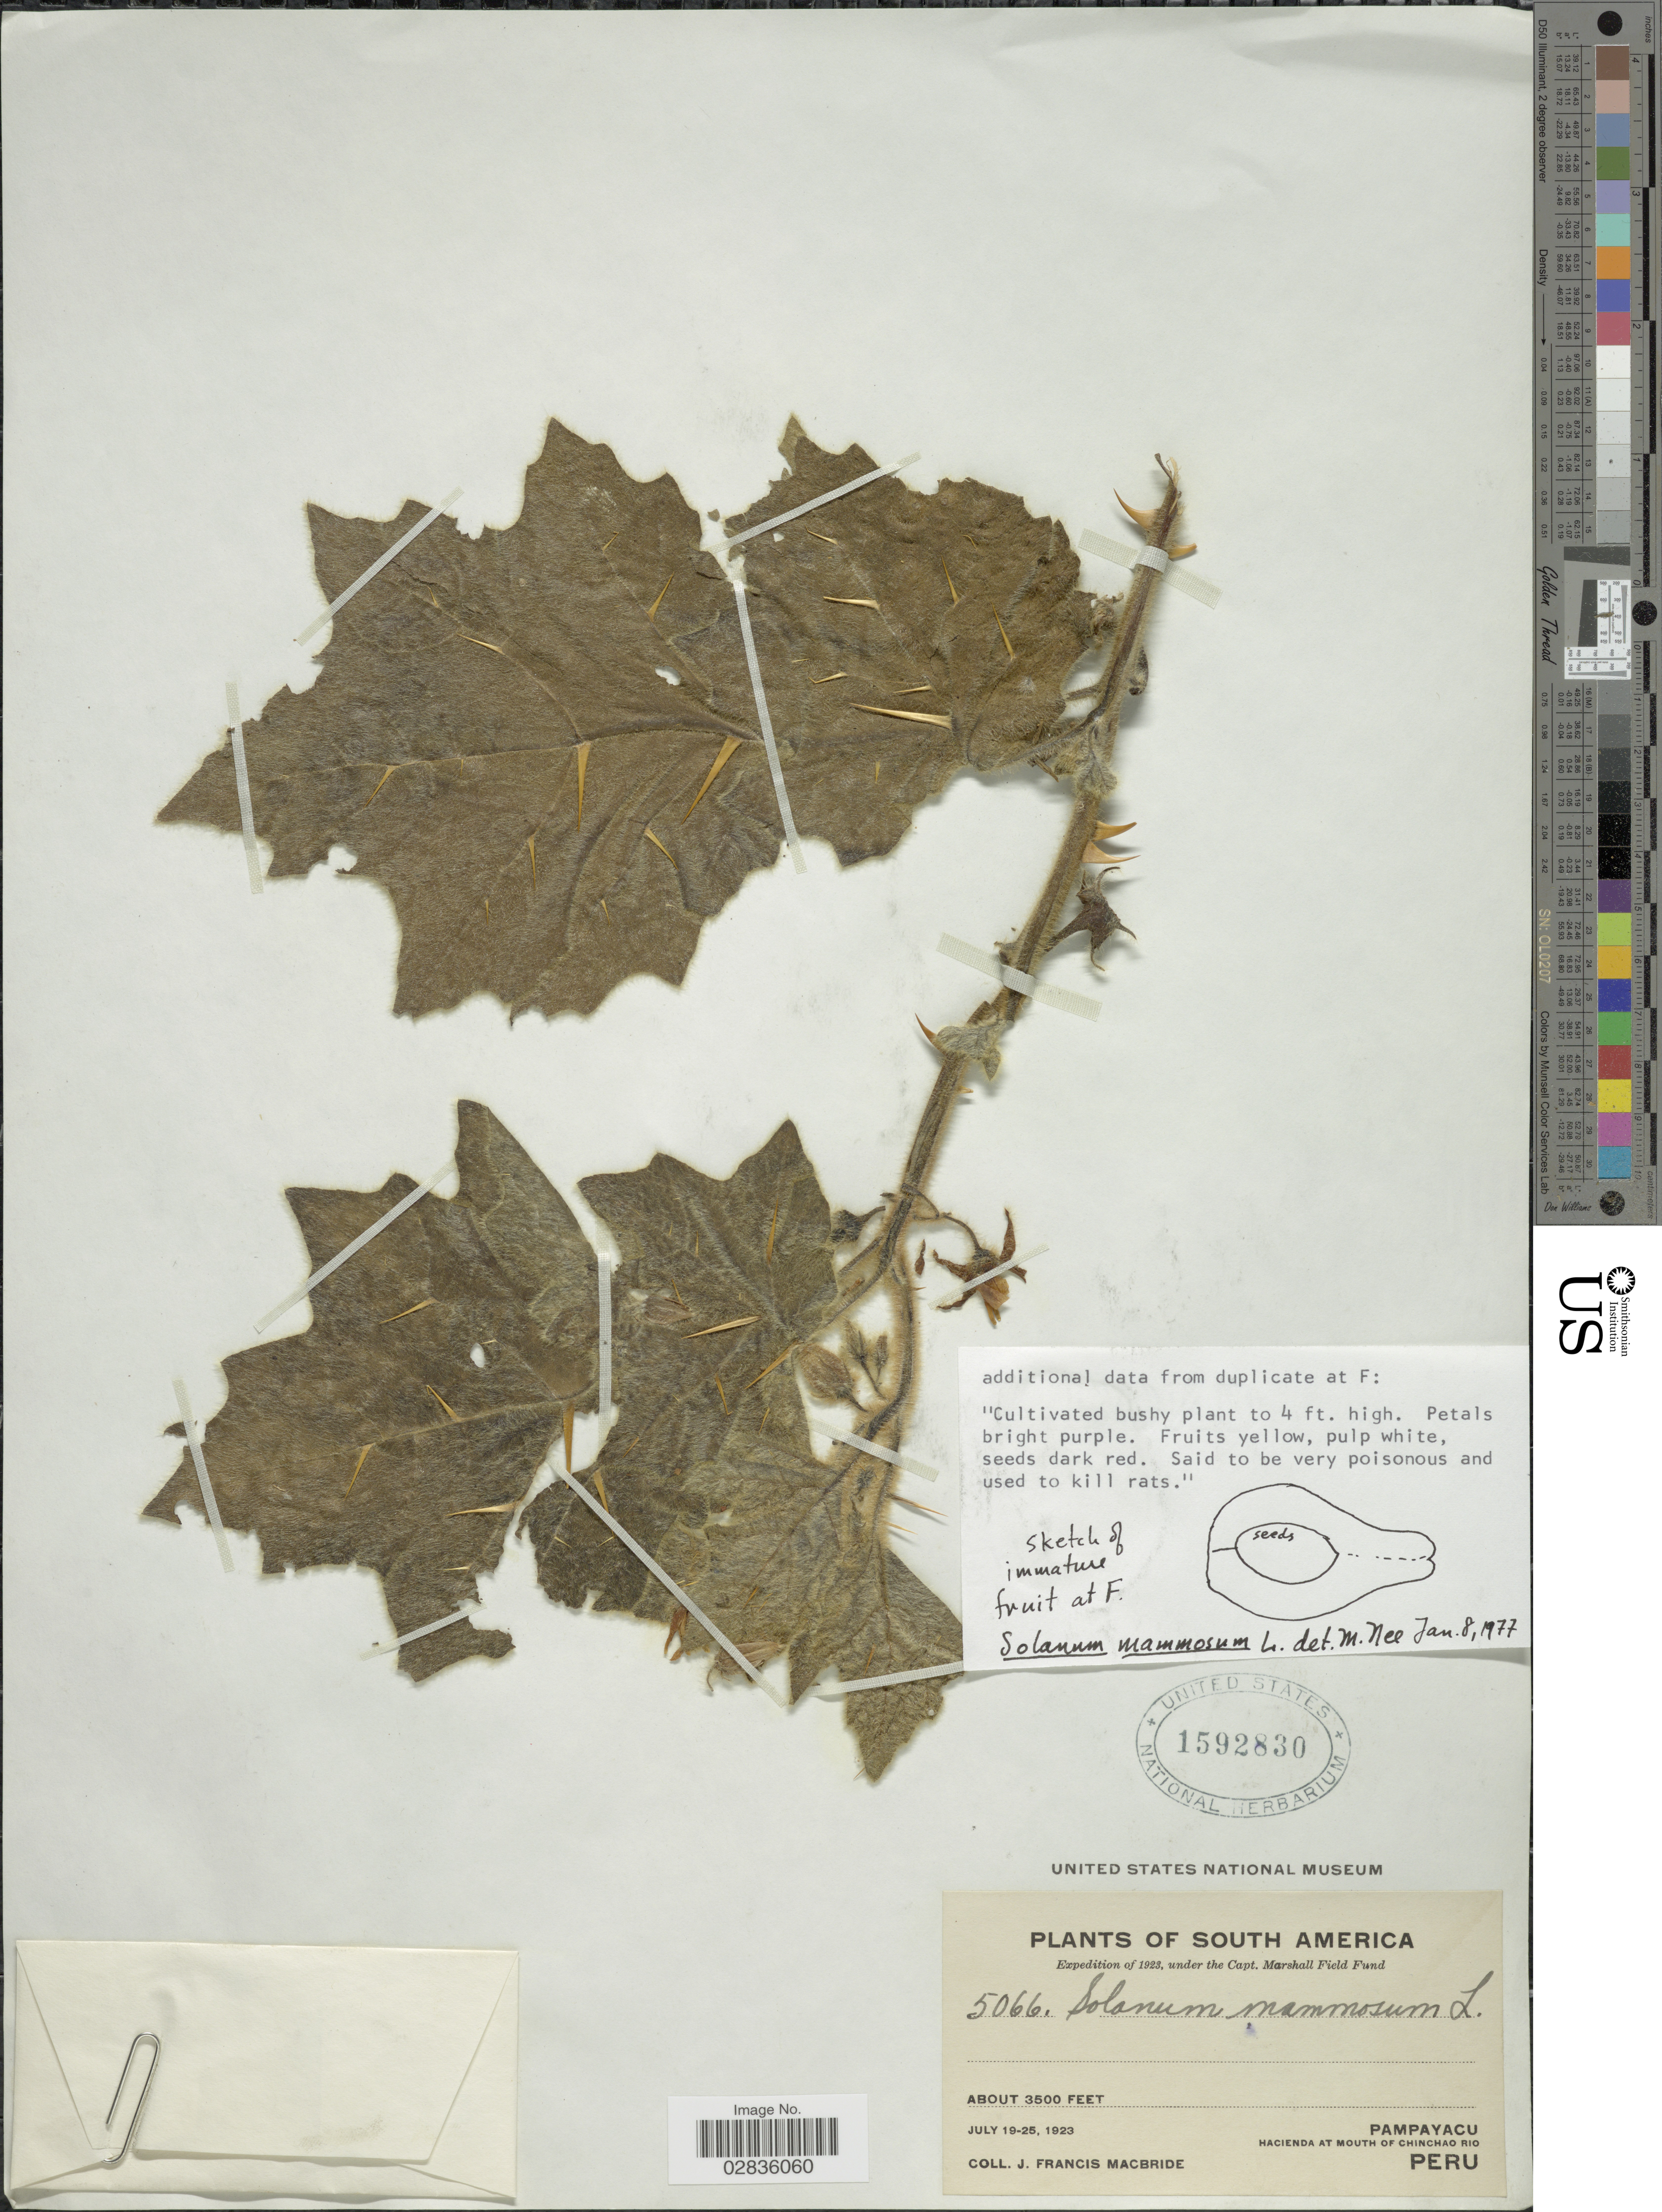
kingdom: Plantae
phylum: Tracheophyta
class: Magnoliopsida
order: Solanales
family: Solanaceae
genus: Solanum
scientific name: Solanum mammosum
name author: L.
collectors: J. F. Macbride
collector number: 5066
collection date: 1923-07-19/1923-07-25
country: Peru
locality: Pampayacu. Hacienda at mouth of Chinchao Rio.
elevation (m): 1067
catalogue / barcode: US 1592830